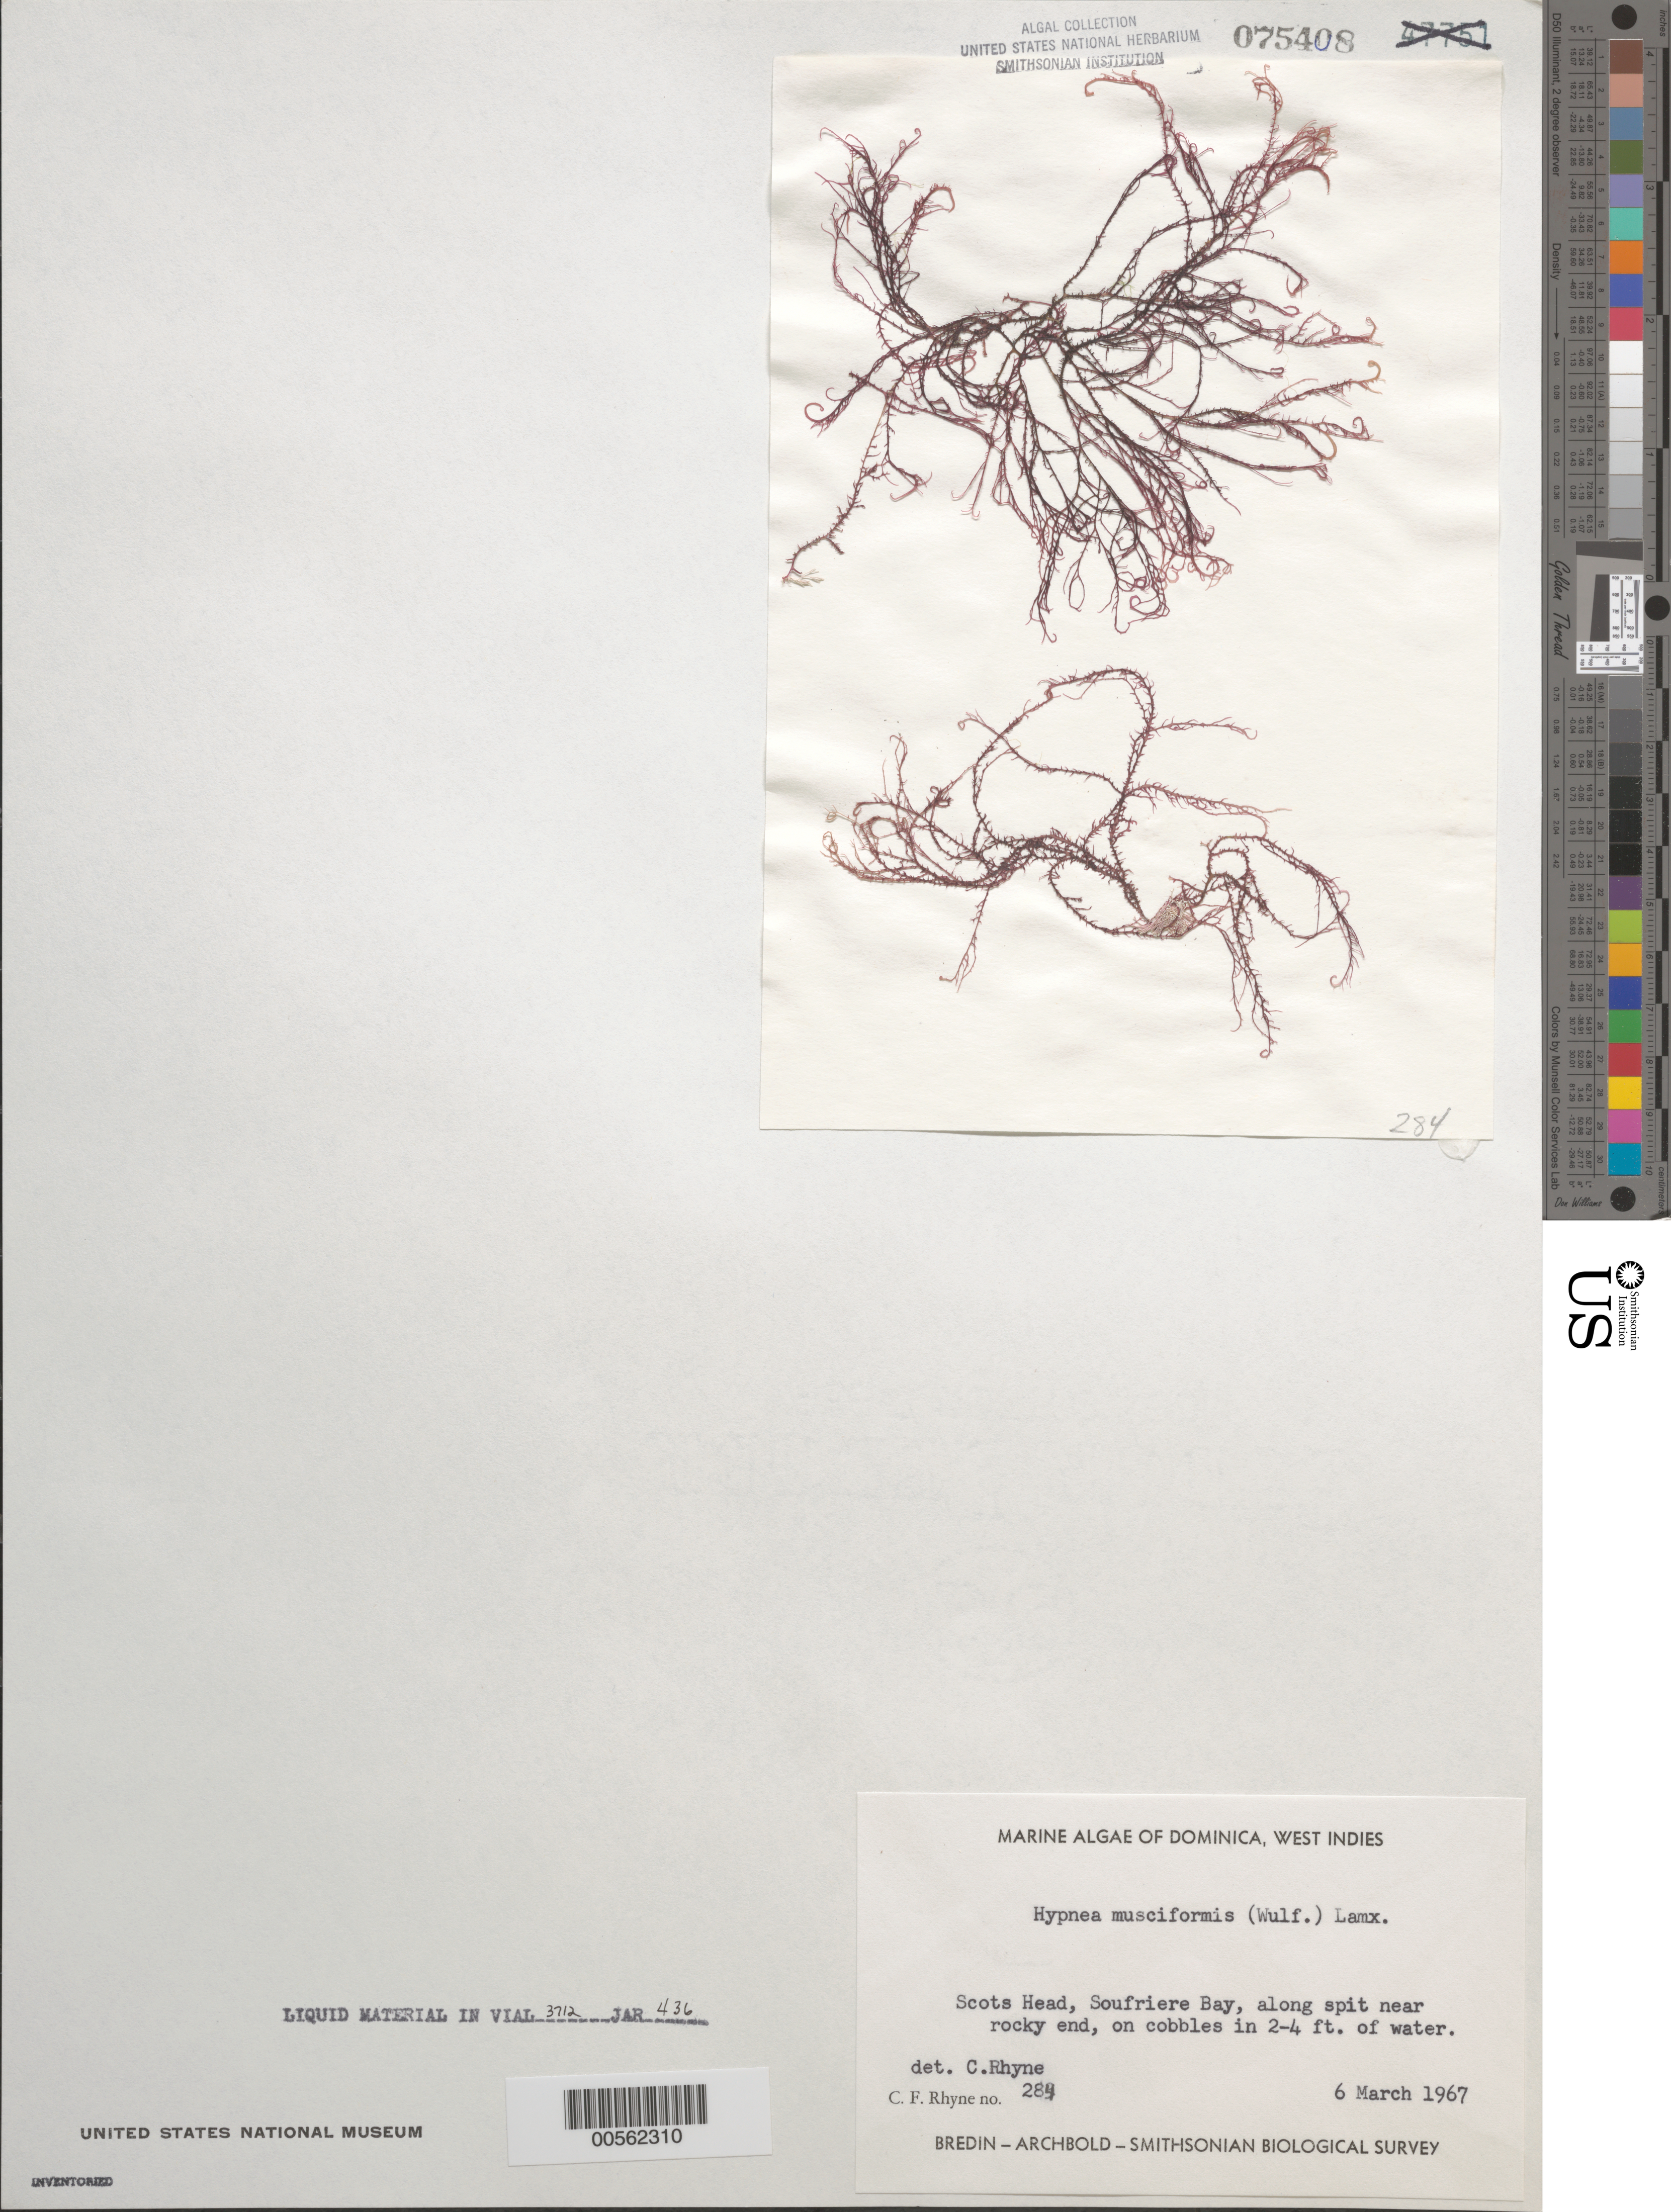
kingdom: Plantae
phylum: Rhodophyta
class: Florideophyceae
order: Gigartinales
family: Cystocloniaceae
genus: Hypnea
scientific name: Hypnea musciformis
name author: (Wulfen) J.V.Lamouroux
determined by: Taylor, William R.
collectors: C. Rhyne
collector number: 284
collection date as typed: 06 Mar 1967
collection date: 1967-03-06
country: Dominica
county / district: St. Mark's Parish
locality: Soufriere Bay, Scots Head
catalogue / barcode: US 75408